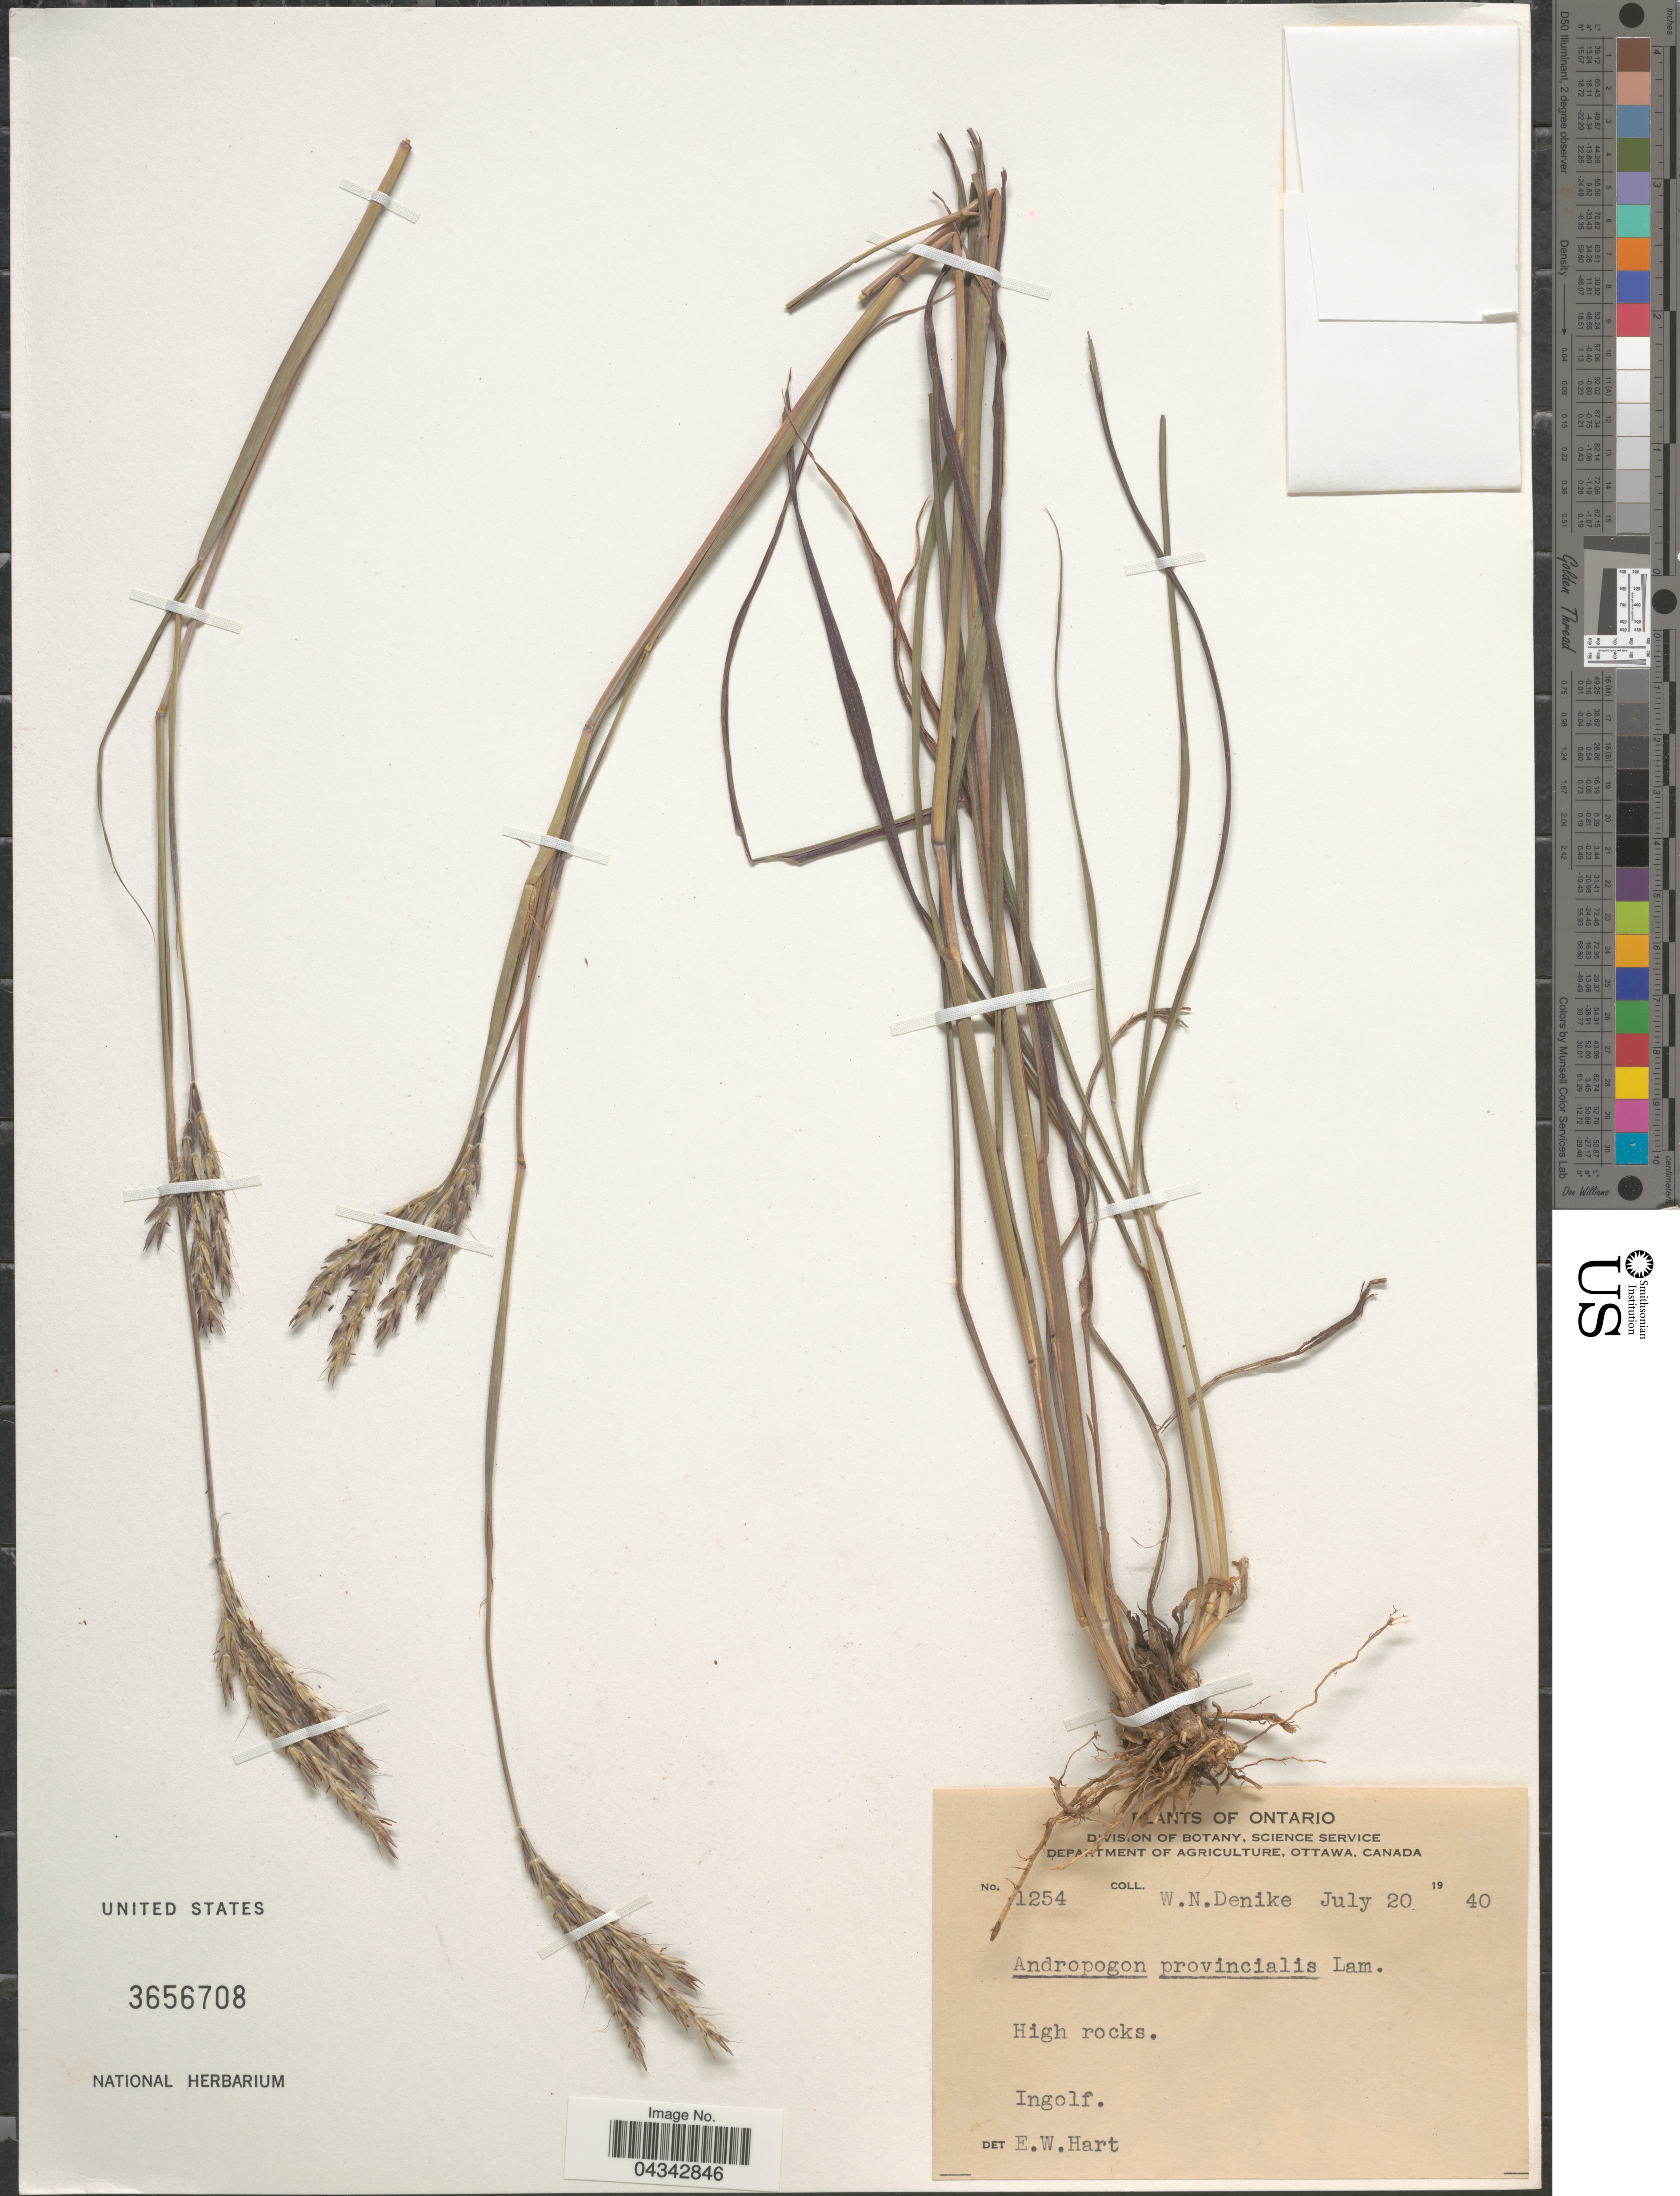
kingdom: Plantae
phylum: Tracheophyta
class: Liliopsida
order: Poales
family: Poaceae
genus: Andropogon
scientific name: Andropogon gerardii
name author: Vitman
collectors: W. Denike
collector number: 1254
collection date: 1940-07-20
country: Canada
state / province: Ontario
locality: Ingolf.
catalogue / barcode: US 3656708